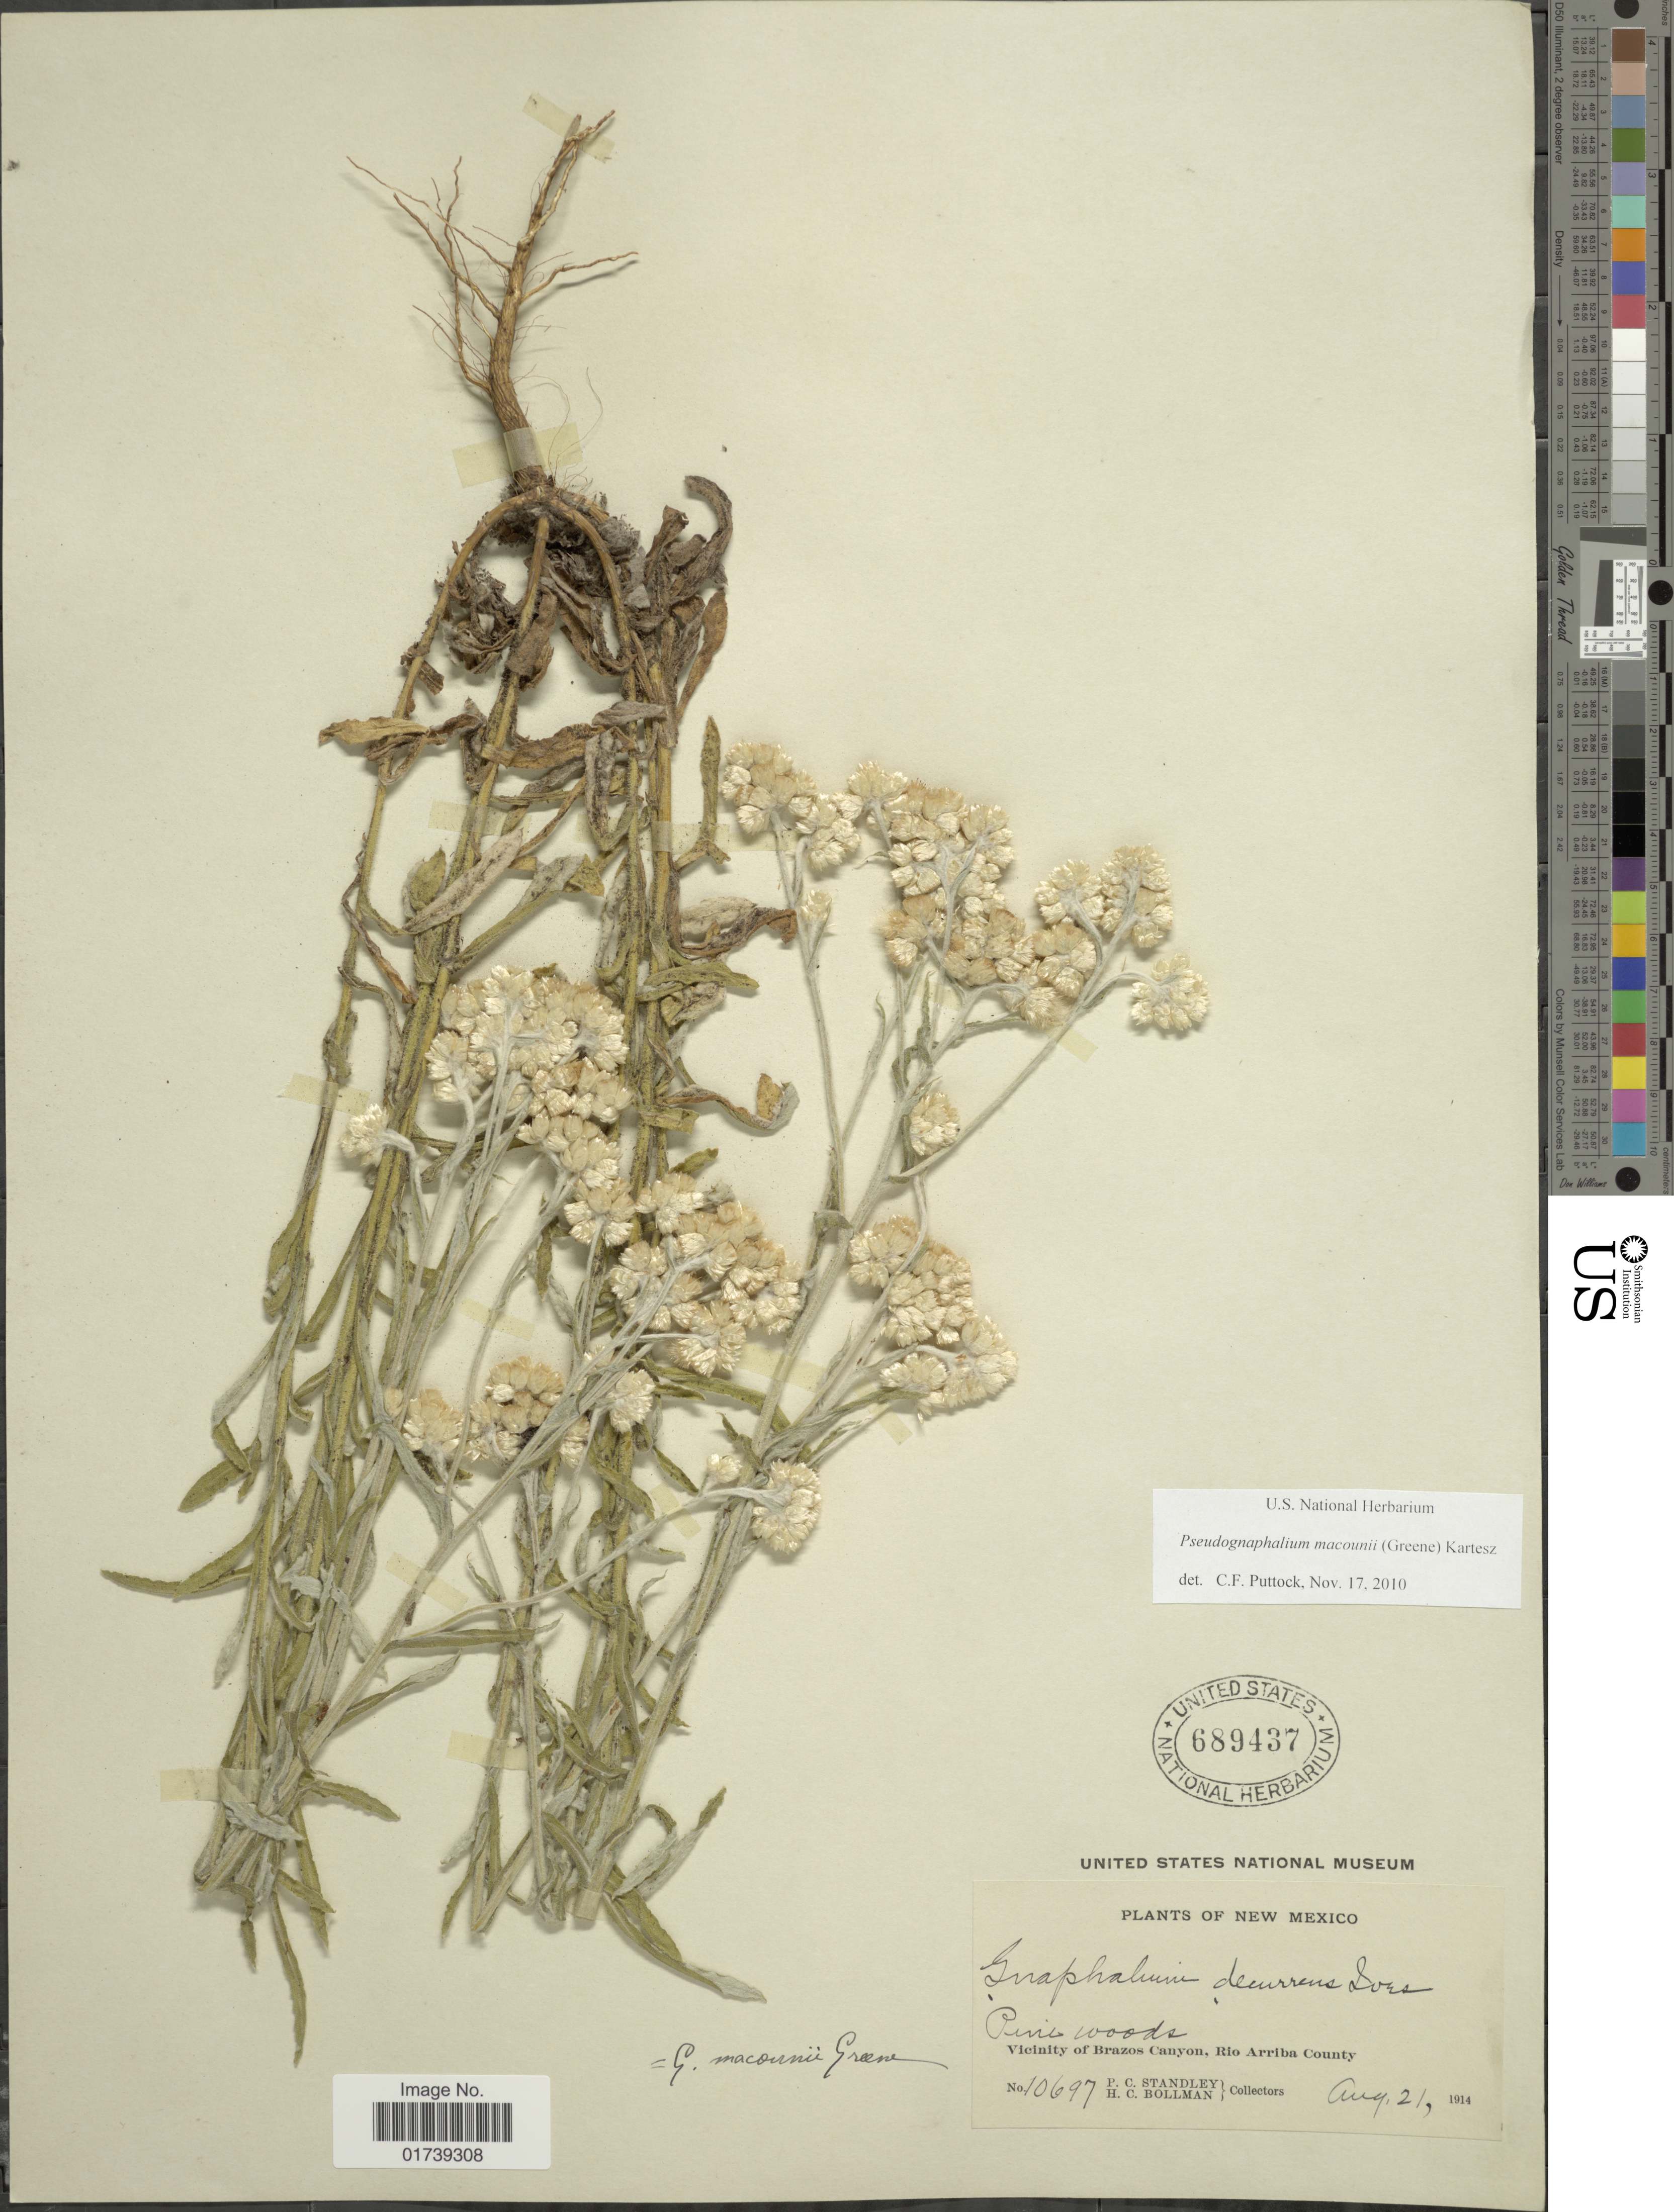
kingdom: Plantae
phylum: Tracheophyta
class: Magnoliopsida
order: Asterales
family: Asteraceae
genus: Pseudognaphalium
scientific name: Pseudognaphalium macounii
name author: (Greene) Kartesz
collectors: P. C. Standley & H. C. Bollman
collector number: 10697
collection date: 1914-08-21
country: United States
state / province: New Mexico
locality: Vicinity of Brazos Canyon, Rio Arriba County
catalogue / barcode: US 689437